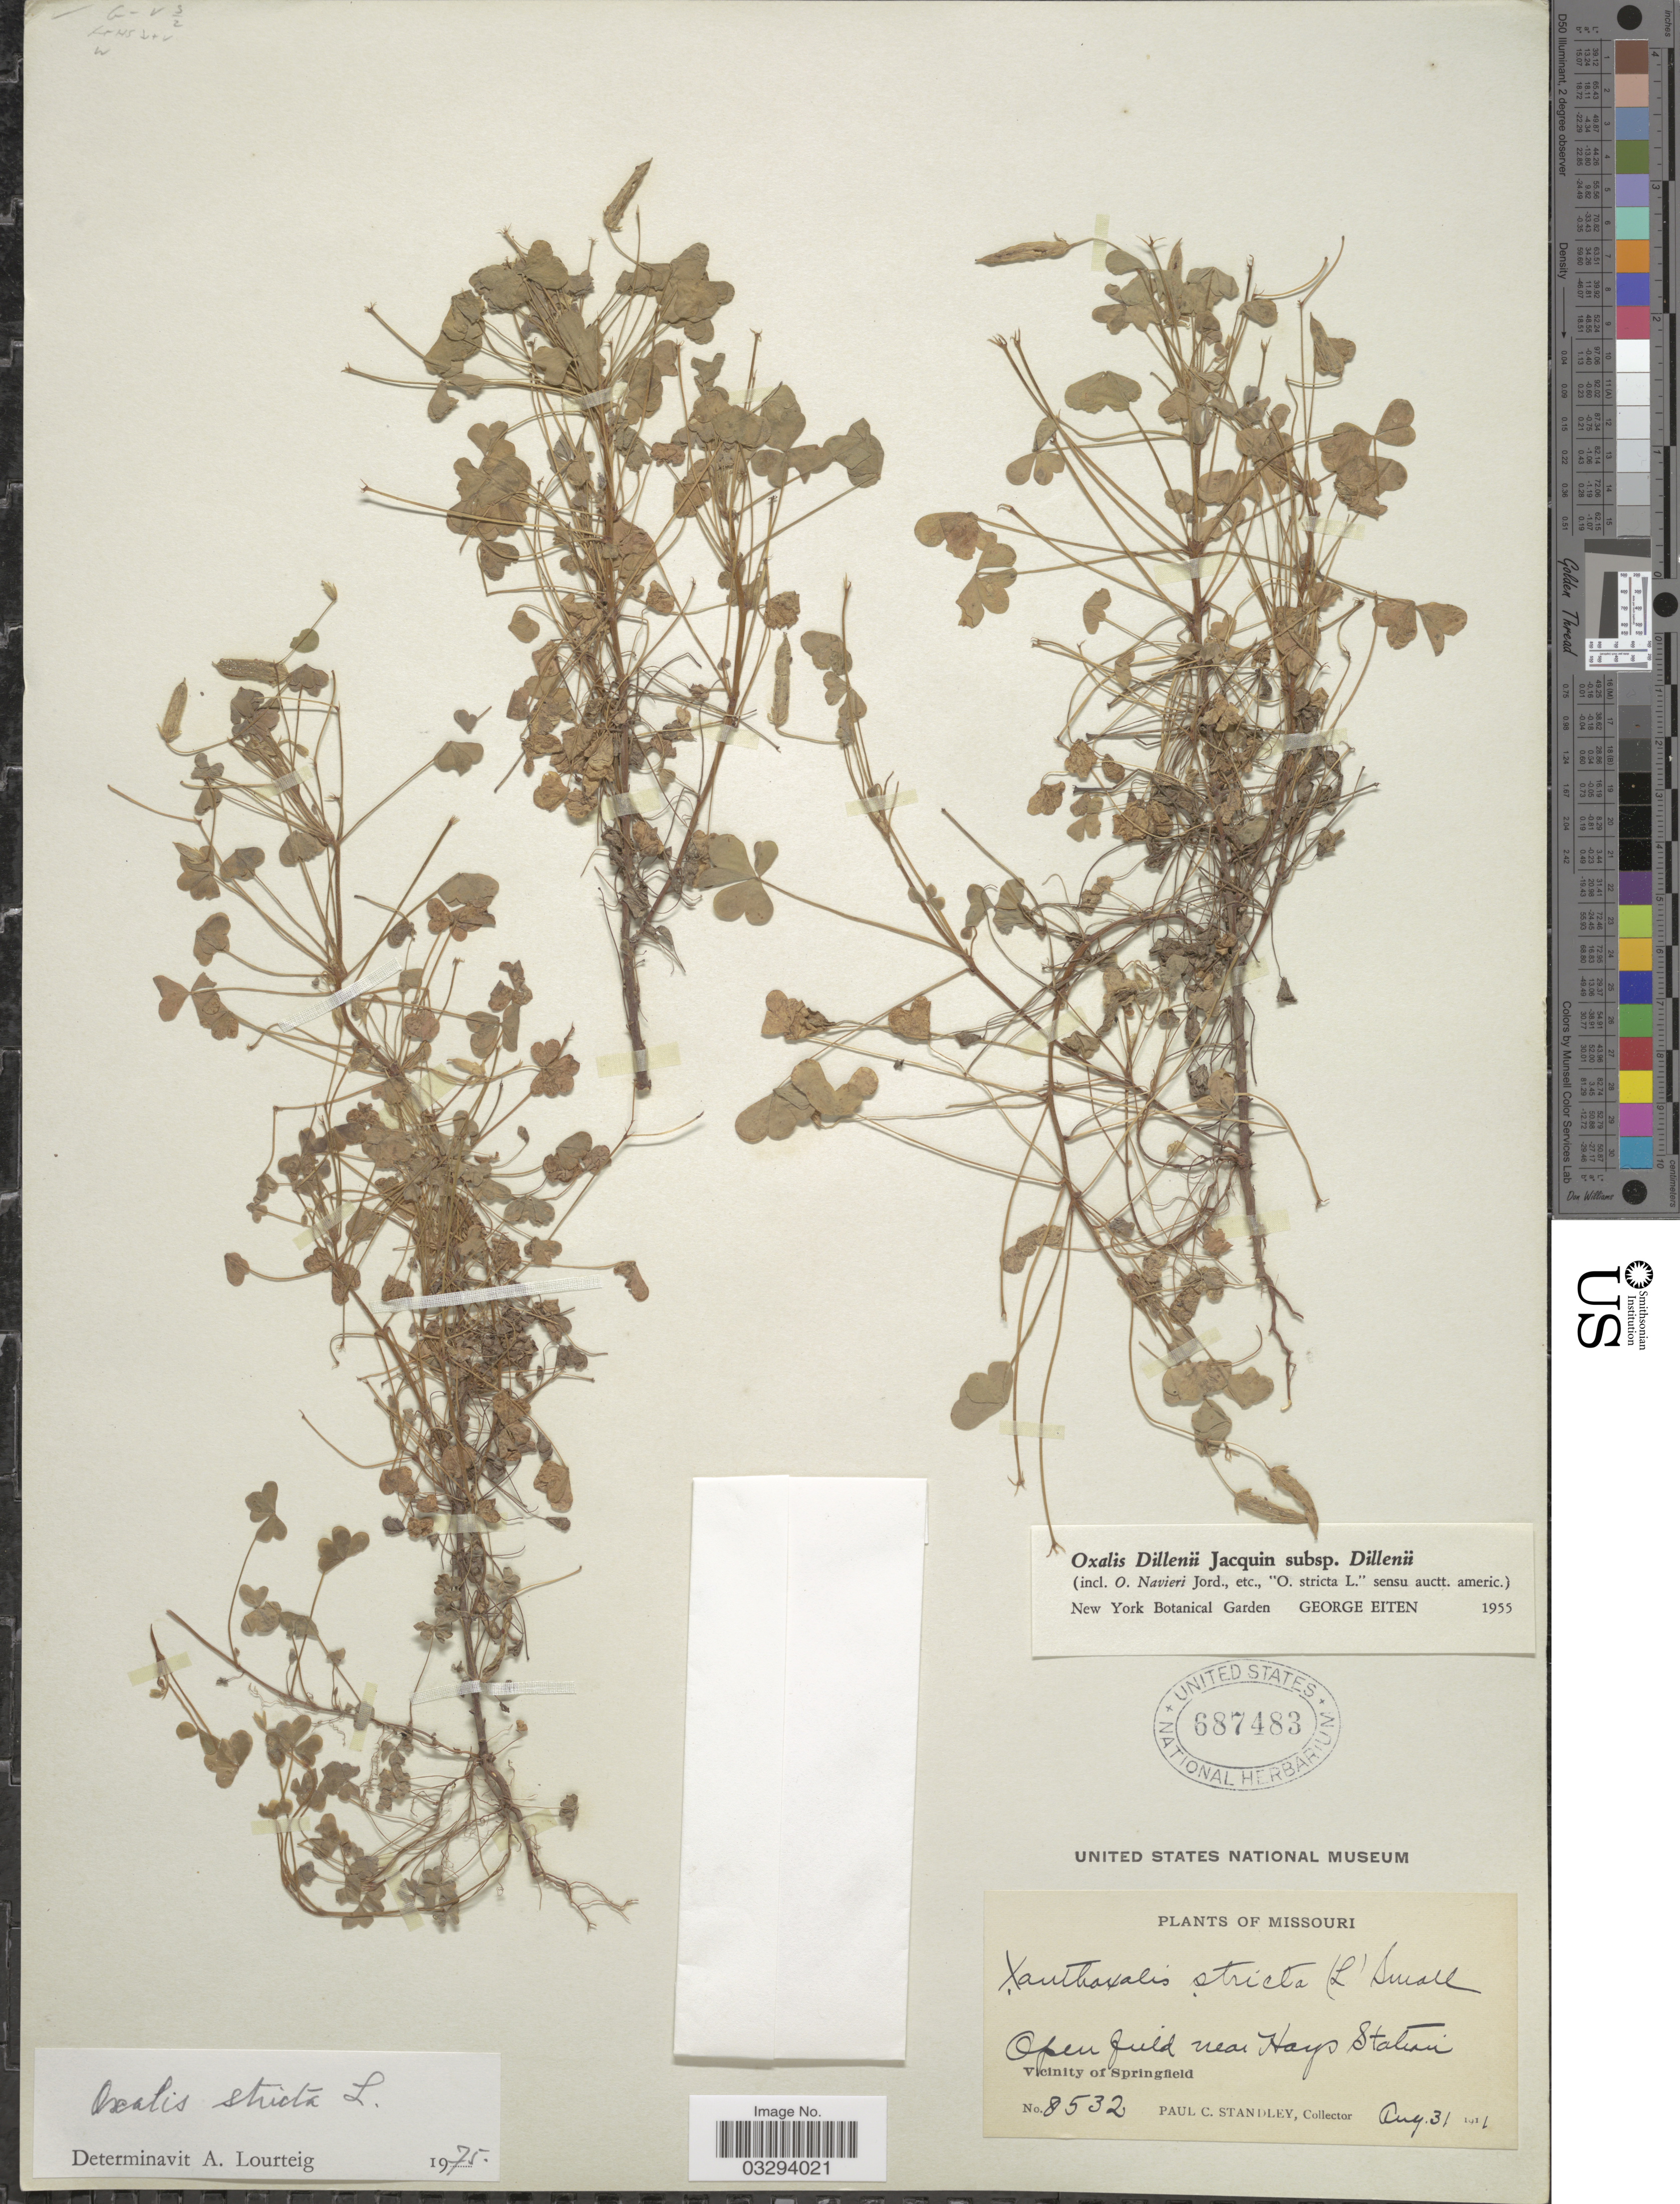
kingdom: Plantae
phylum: Tracheophyta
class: Magnoliopsida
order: Oxalidales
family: Oxalidaceae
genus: Oxalis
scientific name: Oxalis sp.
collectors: P. C. Standley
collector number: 8532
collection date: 1911-08-31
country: United States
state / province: Missouri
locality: Open field near Hays Station, Vicinity of Springfield.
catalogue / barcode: US 687483